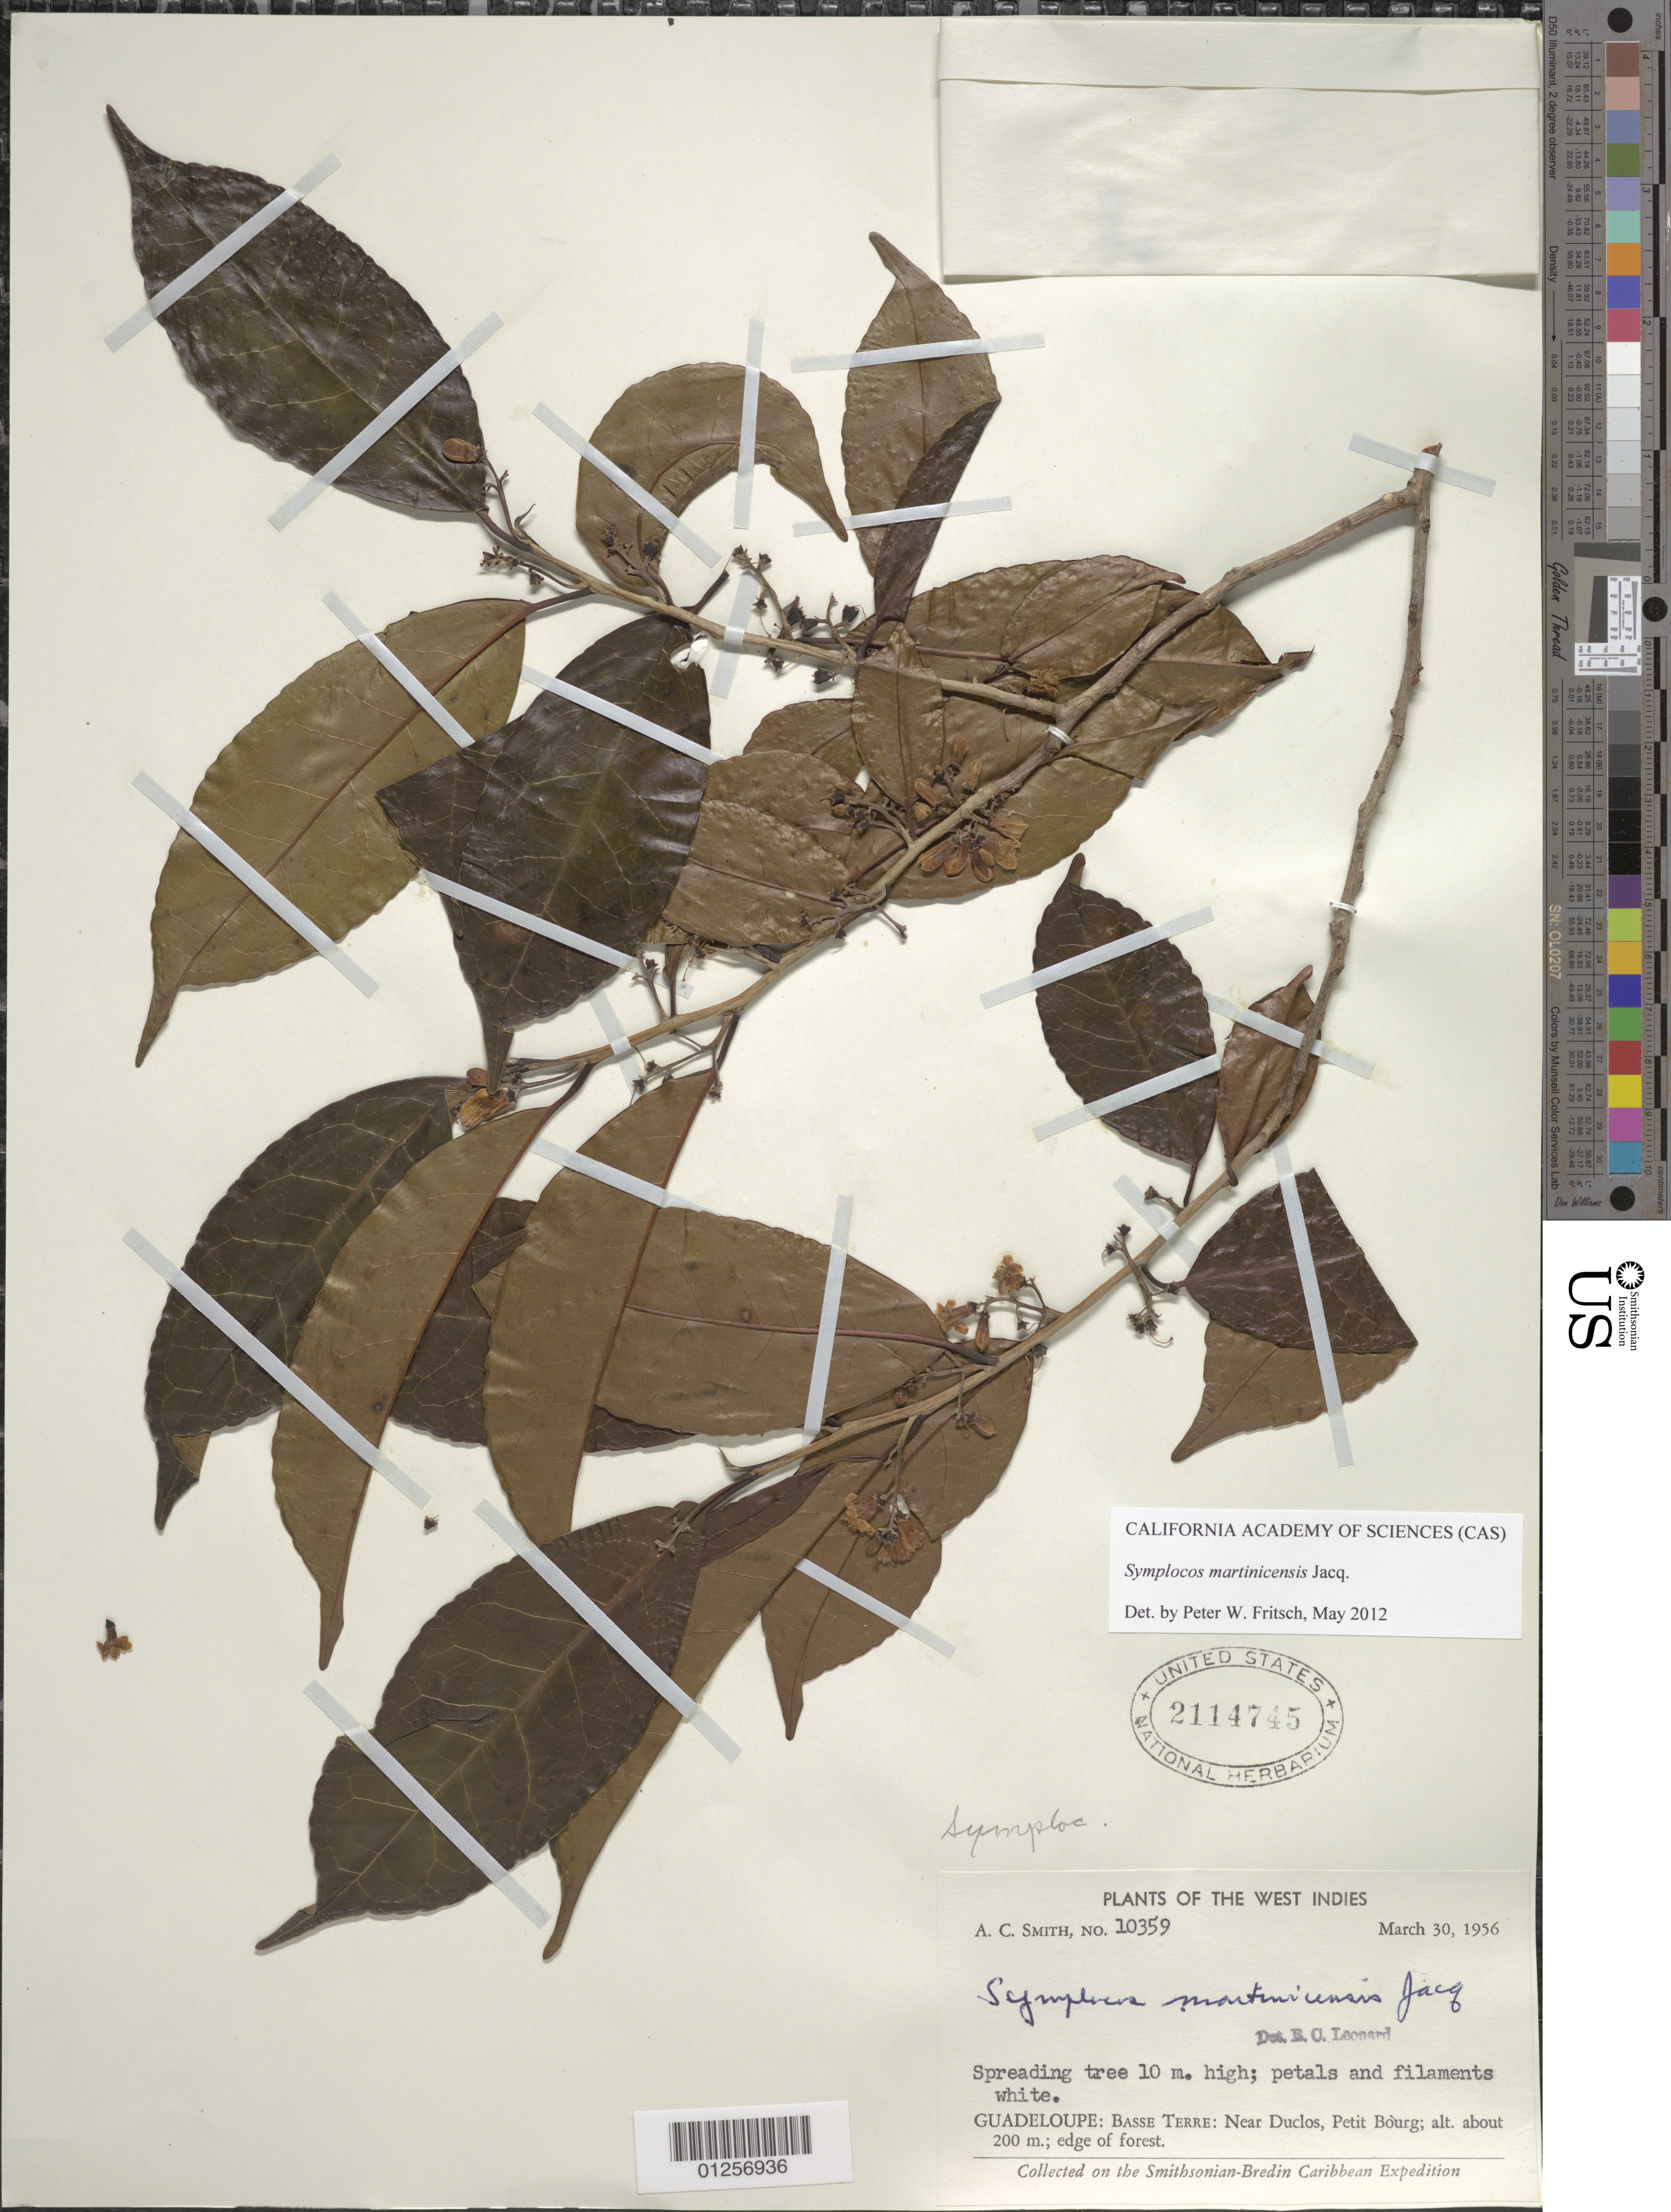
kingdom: Plantae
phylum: Tracheophyta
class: Magnoliopsida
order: Ericales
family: Symplocaceae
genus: Symplocos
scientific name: Symplocos martinicensis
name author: Jacq.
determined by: Fritsch, Peter W.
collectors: A. C. Smith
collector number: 10359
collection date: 1956-03-30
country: Guadeloupe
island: Basse Terre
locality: Duclos, near; Petit Bourg.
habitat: Edge of forest.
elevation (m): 200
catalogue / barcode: US 2114745